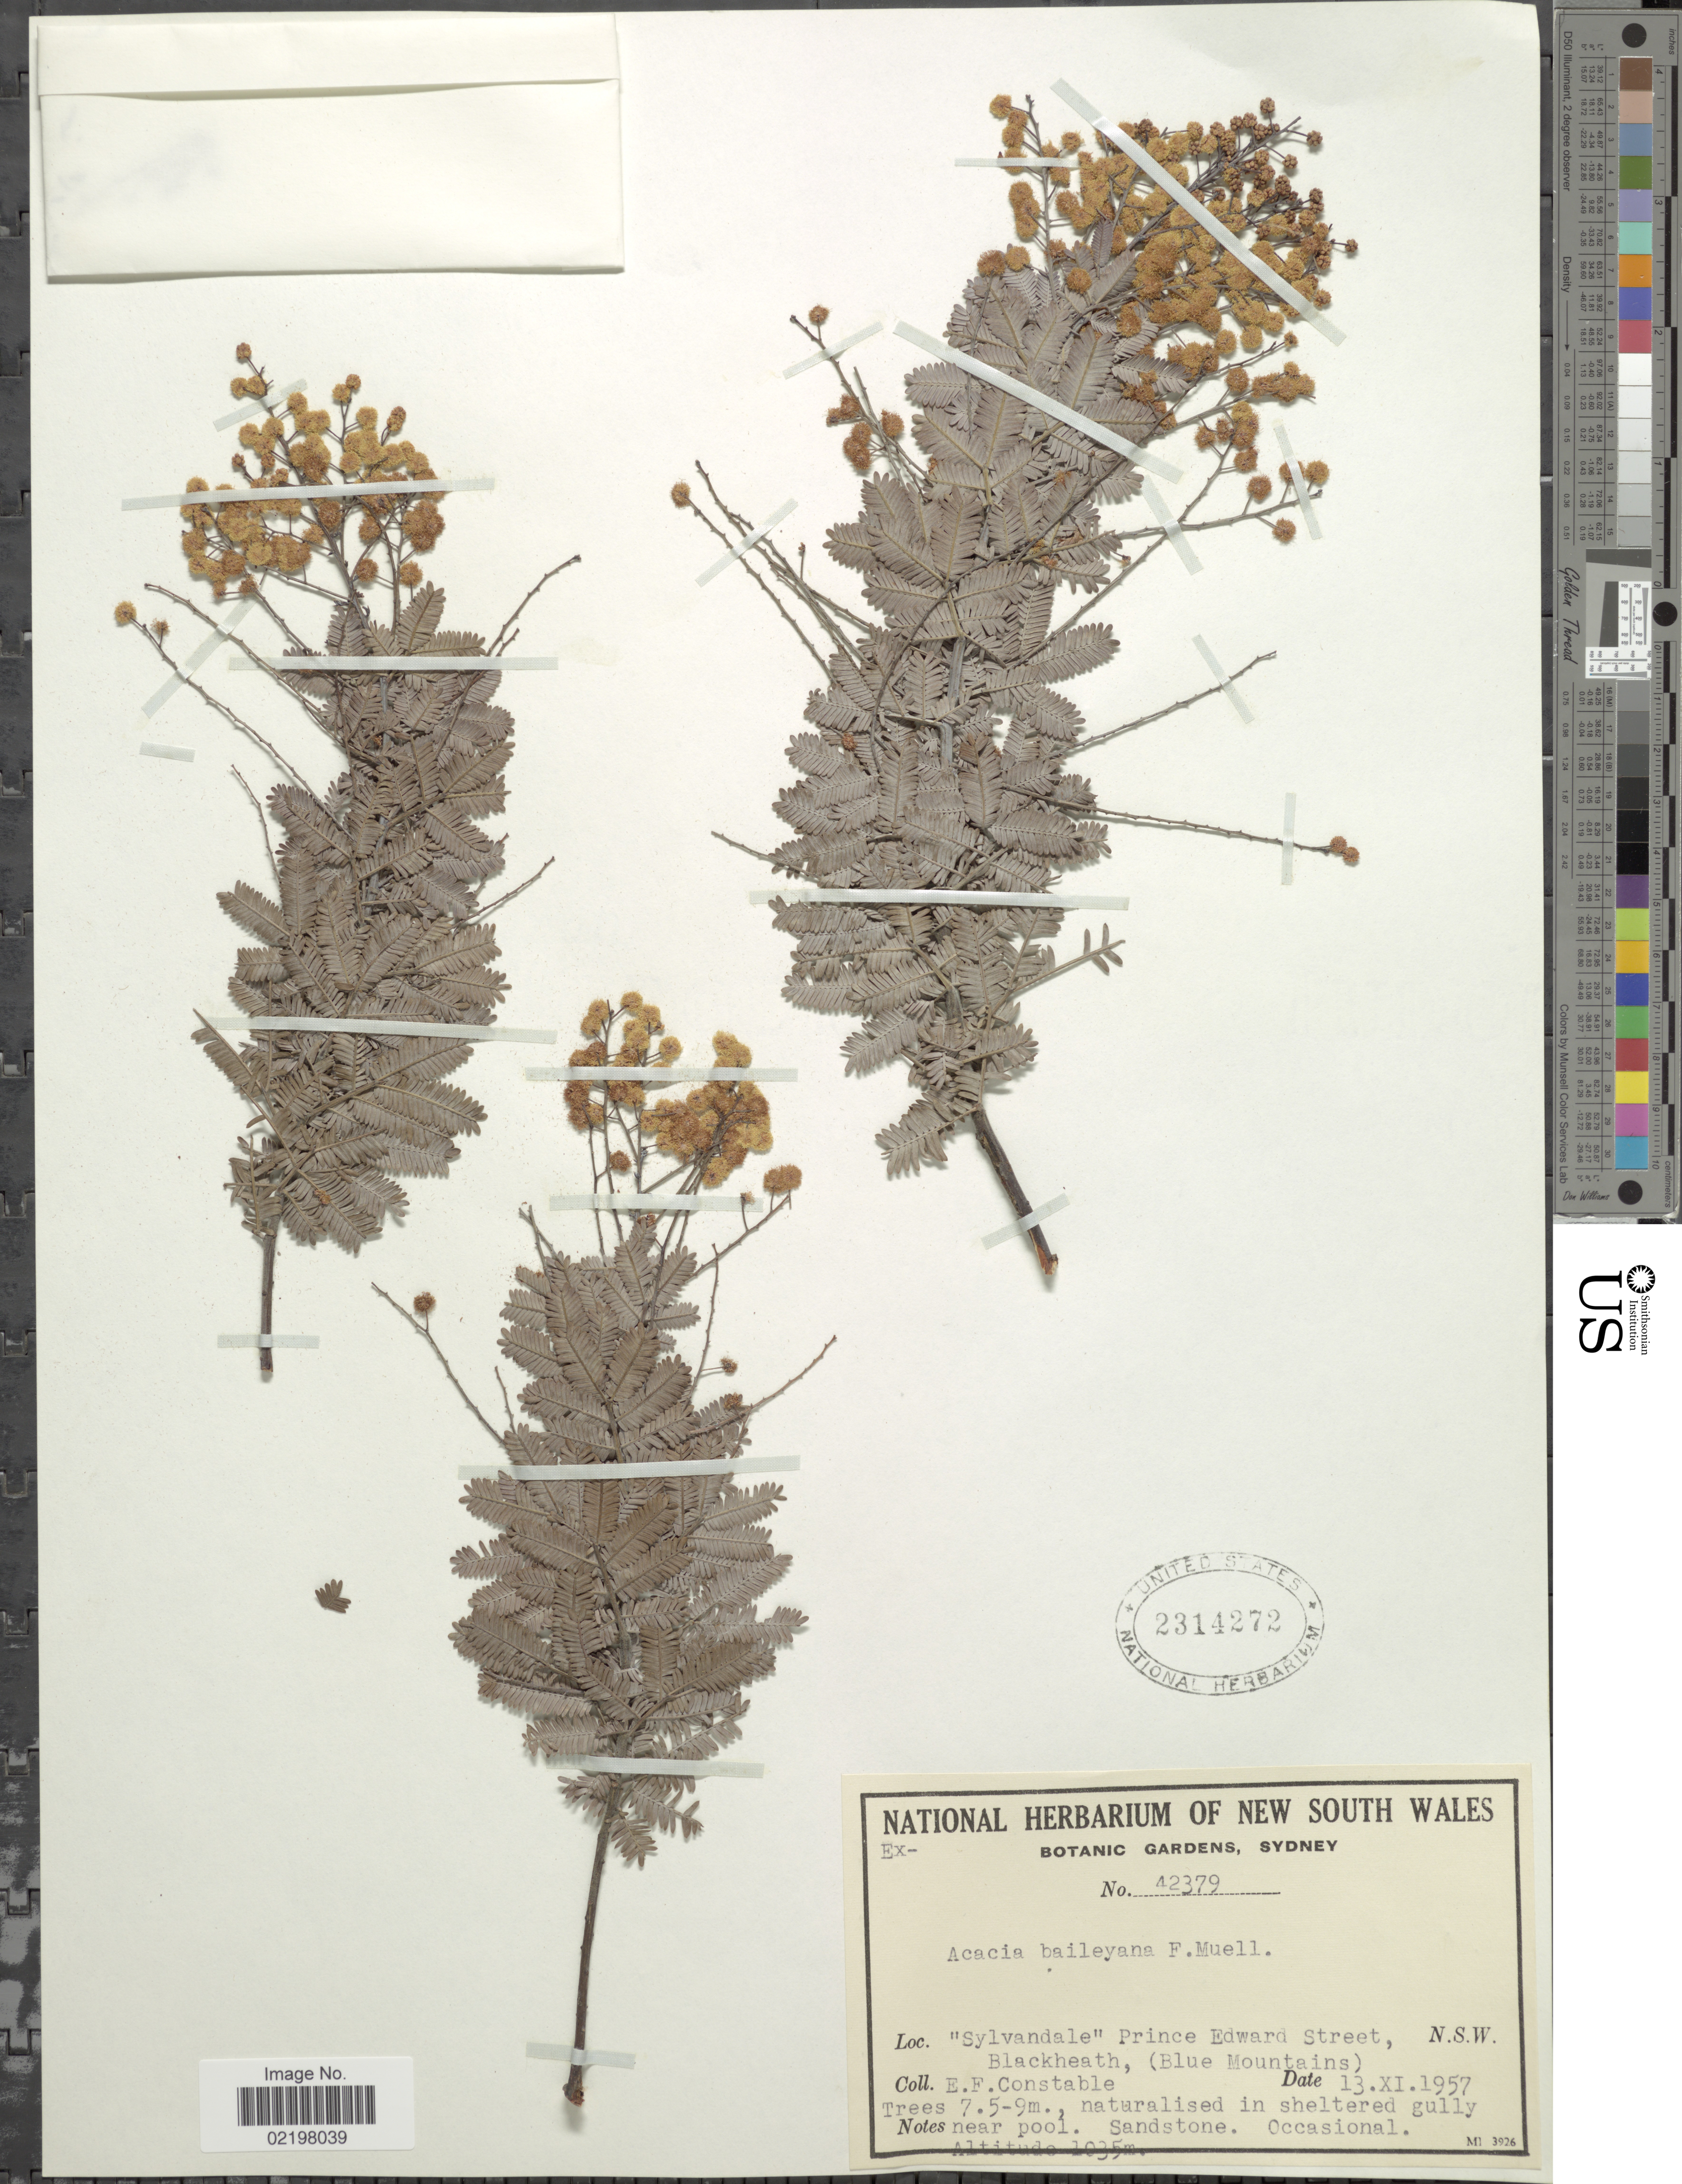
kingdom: Plantae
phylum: Tracheophyta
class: Magnoliopsida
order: Fabales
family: Fabaceae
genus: Acacia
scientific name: Acacia baileyana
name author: F. Muell.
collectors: E. F. Constable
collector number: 42379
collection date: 1957-11-13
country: Australia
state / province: New South Wales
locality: Sylvandale Prince Edward Street, Blackheath, (Blue Mountains), N.S.W.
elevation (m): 1035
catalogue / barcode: US 2314272